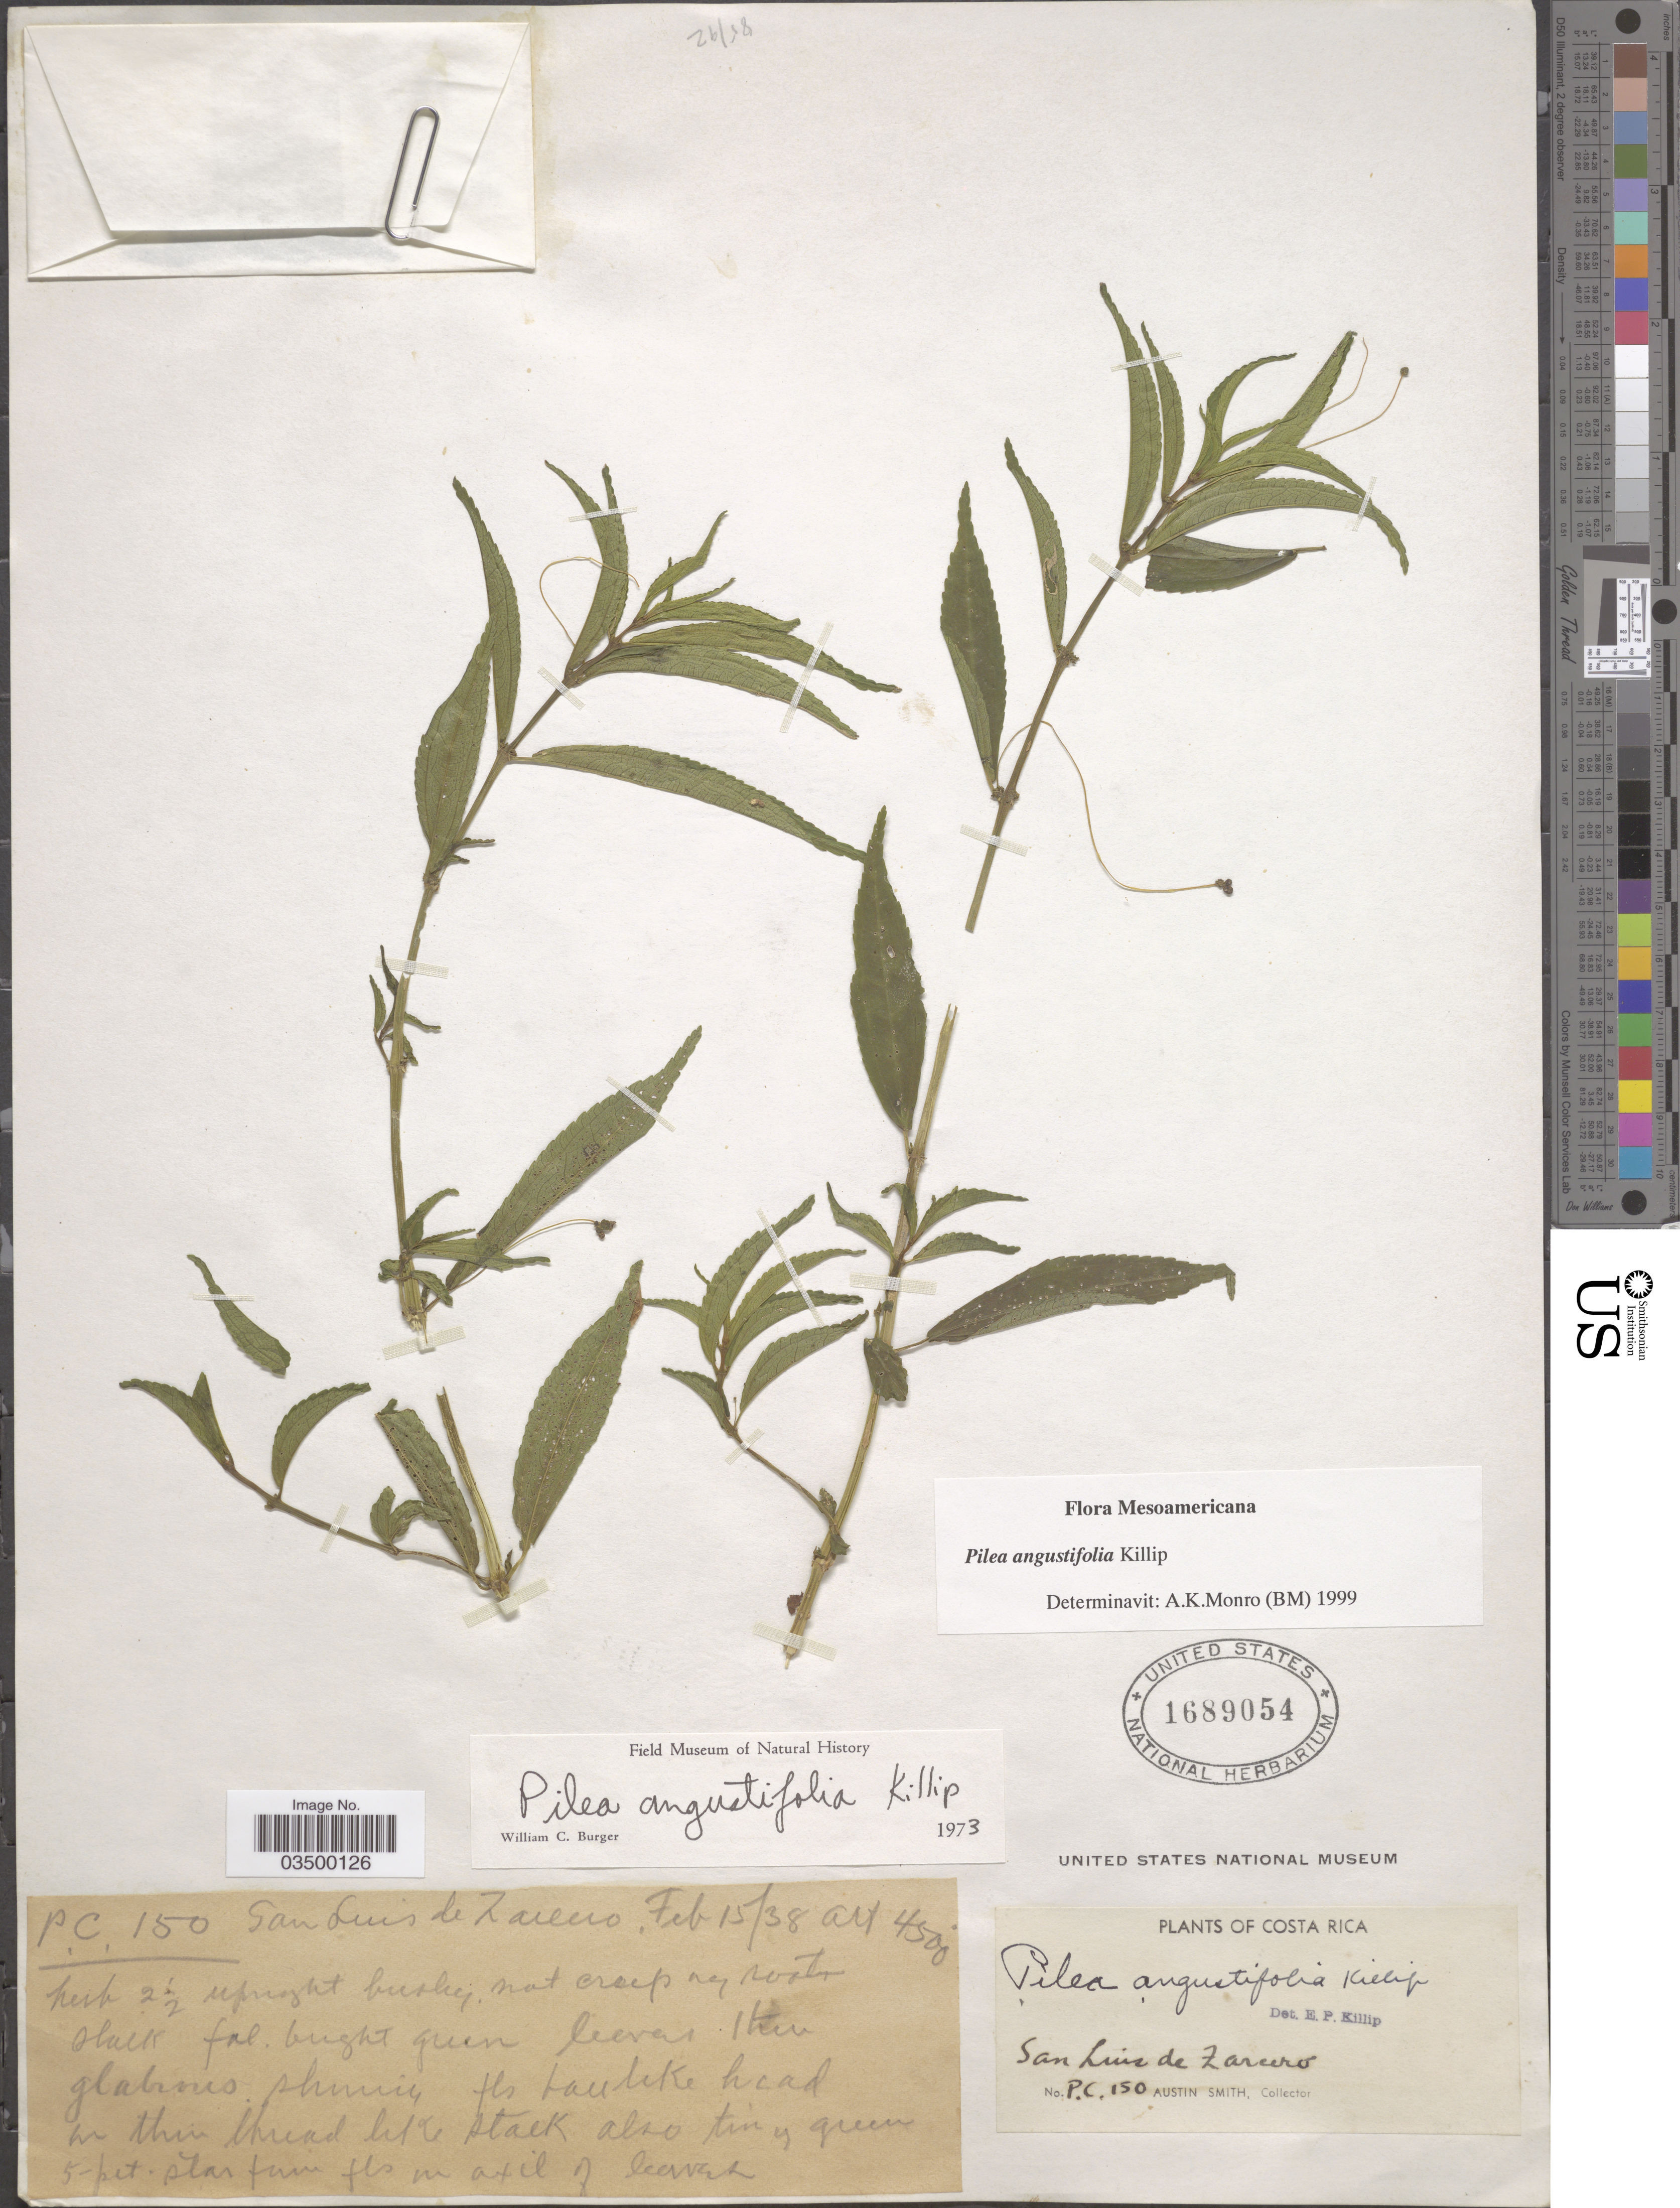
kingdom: Plantae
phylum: Tracheophyta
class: Magnoliopsida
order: Rosales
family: Urticaceae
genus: Pilea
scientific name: Pilea angustifolia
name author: Killip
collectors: Aust P. Smith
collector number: PC150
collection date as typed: Transcribed d/m/y: 15/2/38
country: Costa Rica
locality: San Luis de Zarcero.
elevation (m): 1372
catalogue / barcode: US 1689054